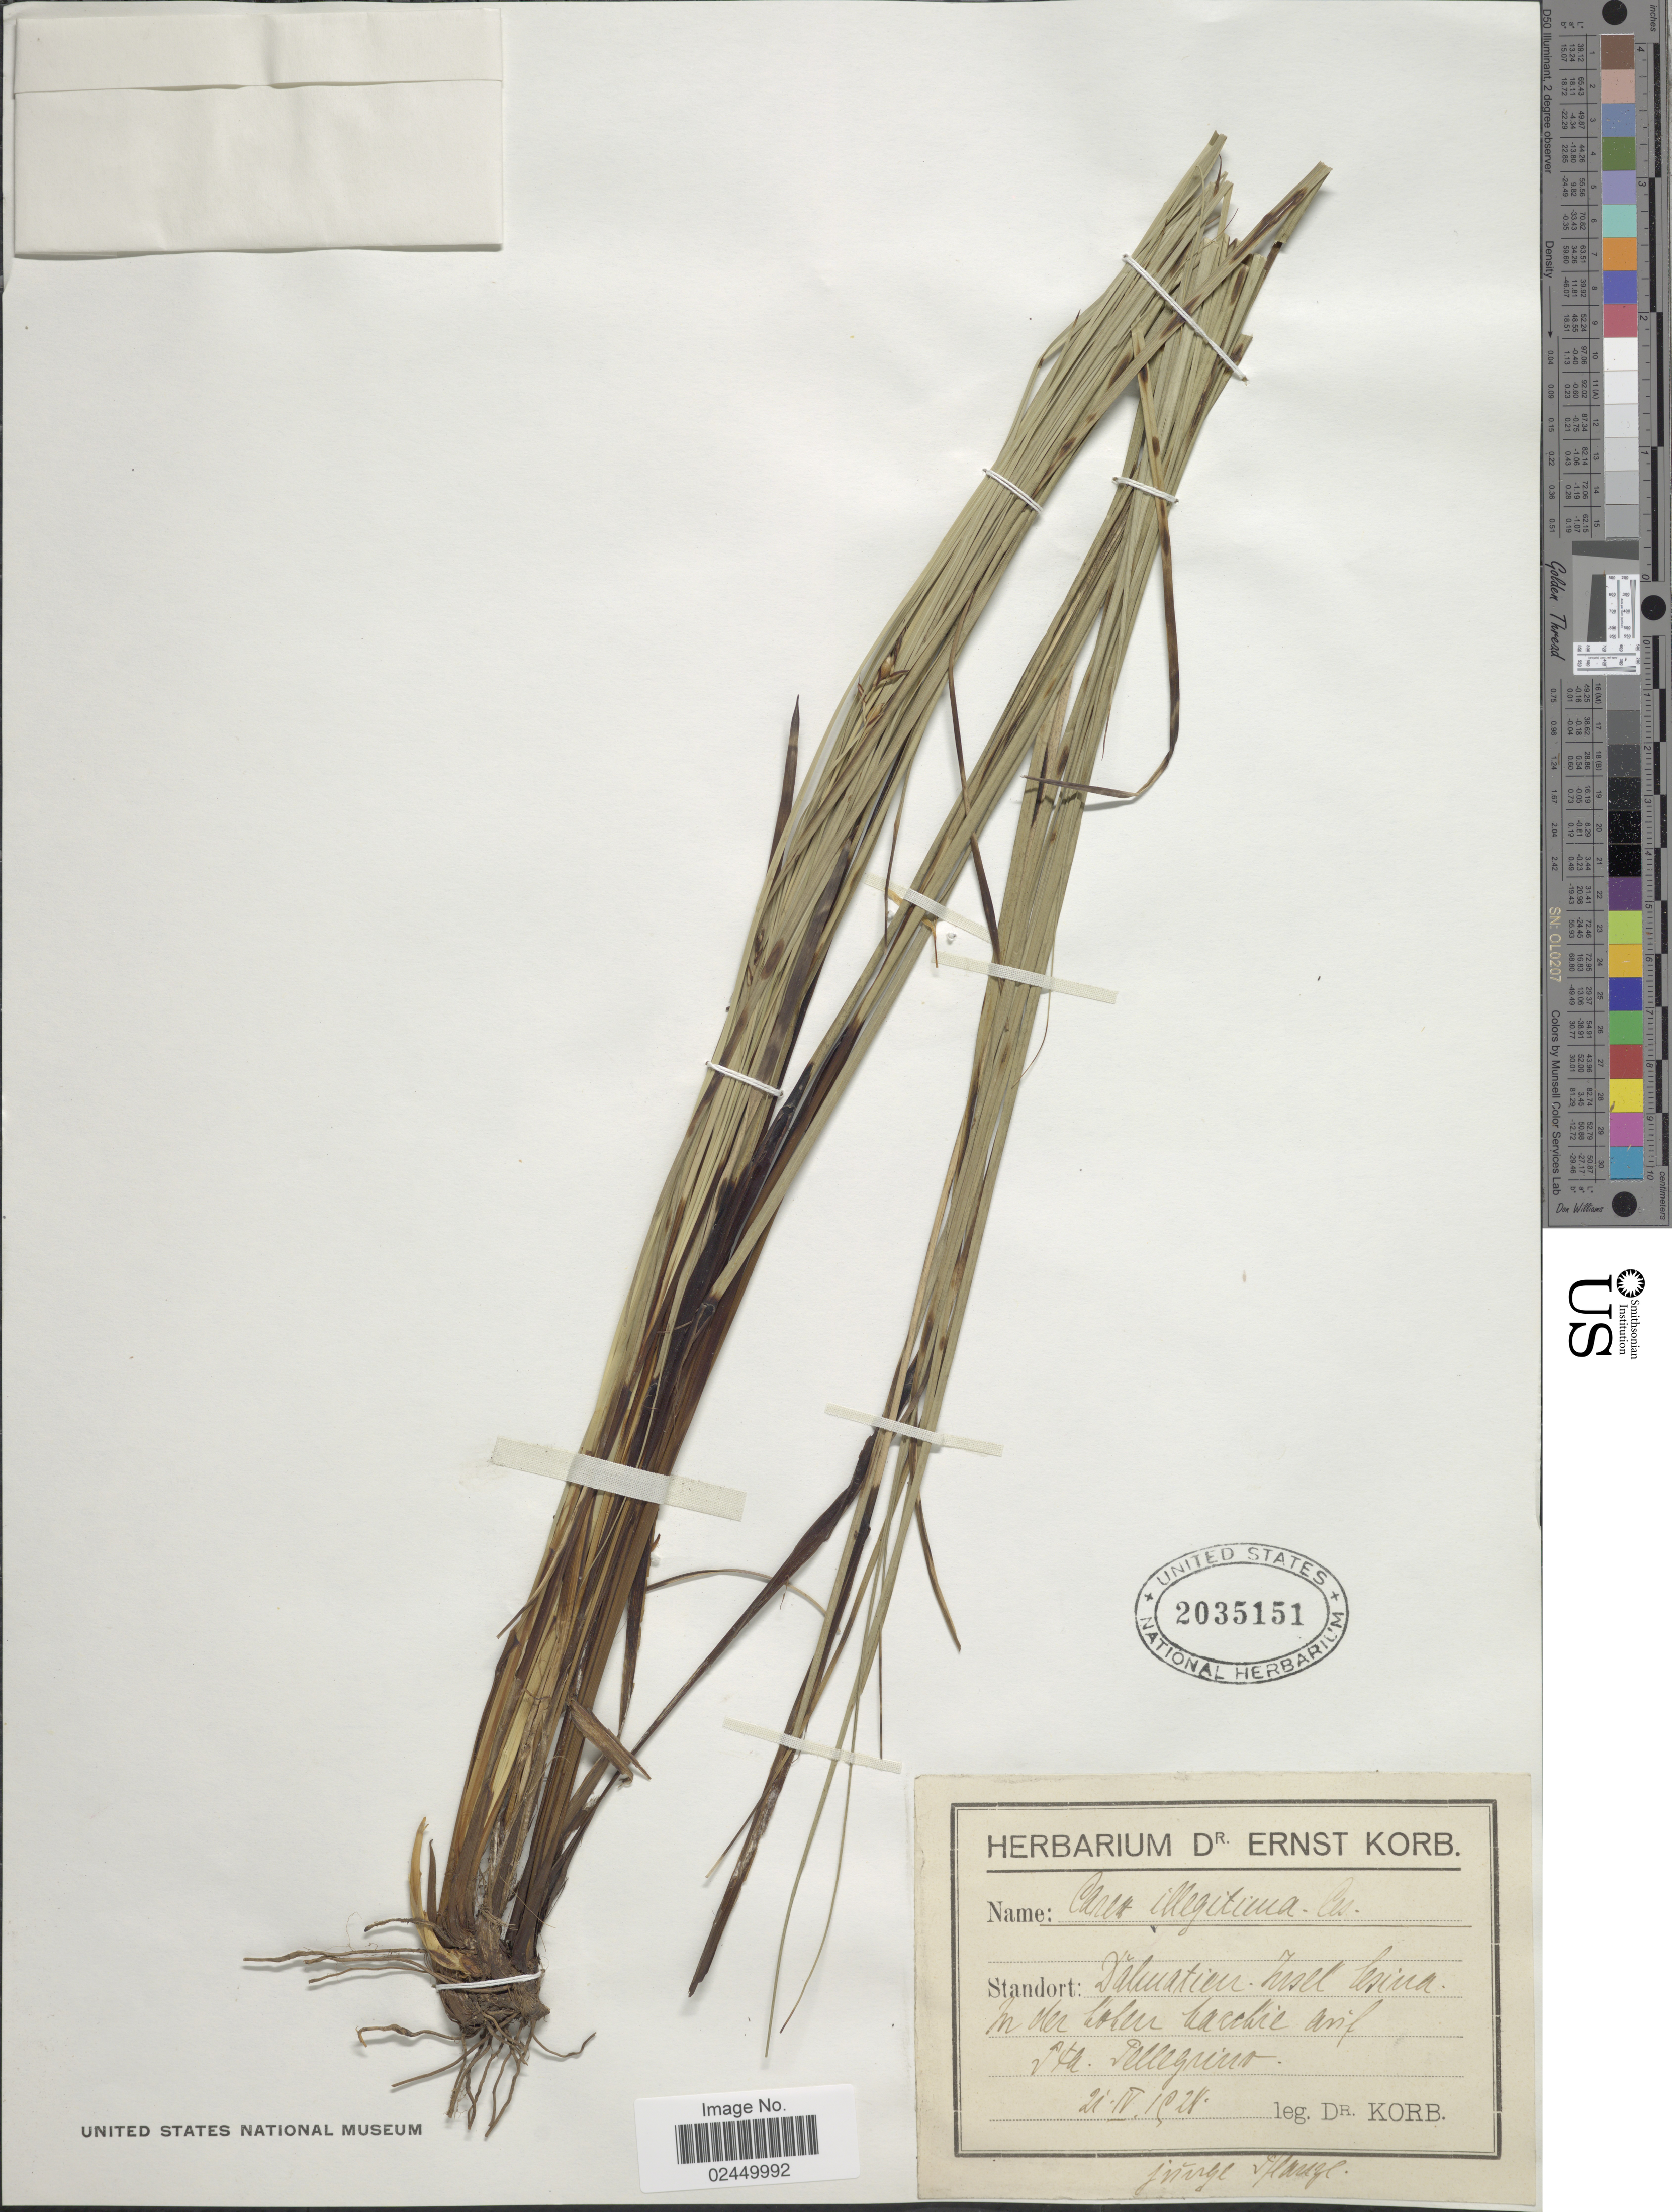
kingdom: Plantae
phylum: Tracheophyta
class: Liliopsida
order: Poales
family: Cyperaceae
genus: Carex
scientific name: Carex illegitima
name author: Ces.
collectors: Korb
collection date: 1928-04-21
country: Croatia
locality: Dalmatien: Insel Lesina, In der hoher karchie auf Sth. Pellegrino. [interpreted]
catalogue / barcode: US 2035151